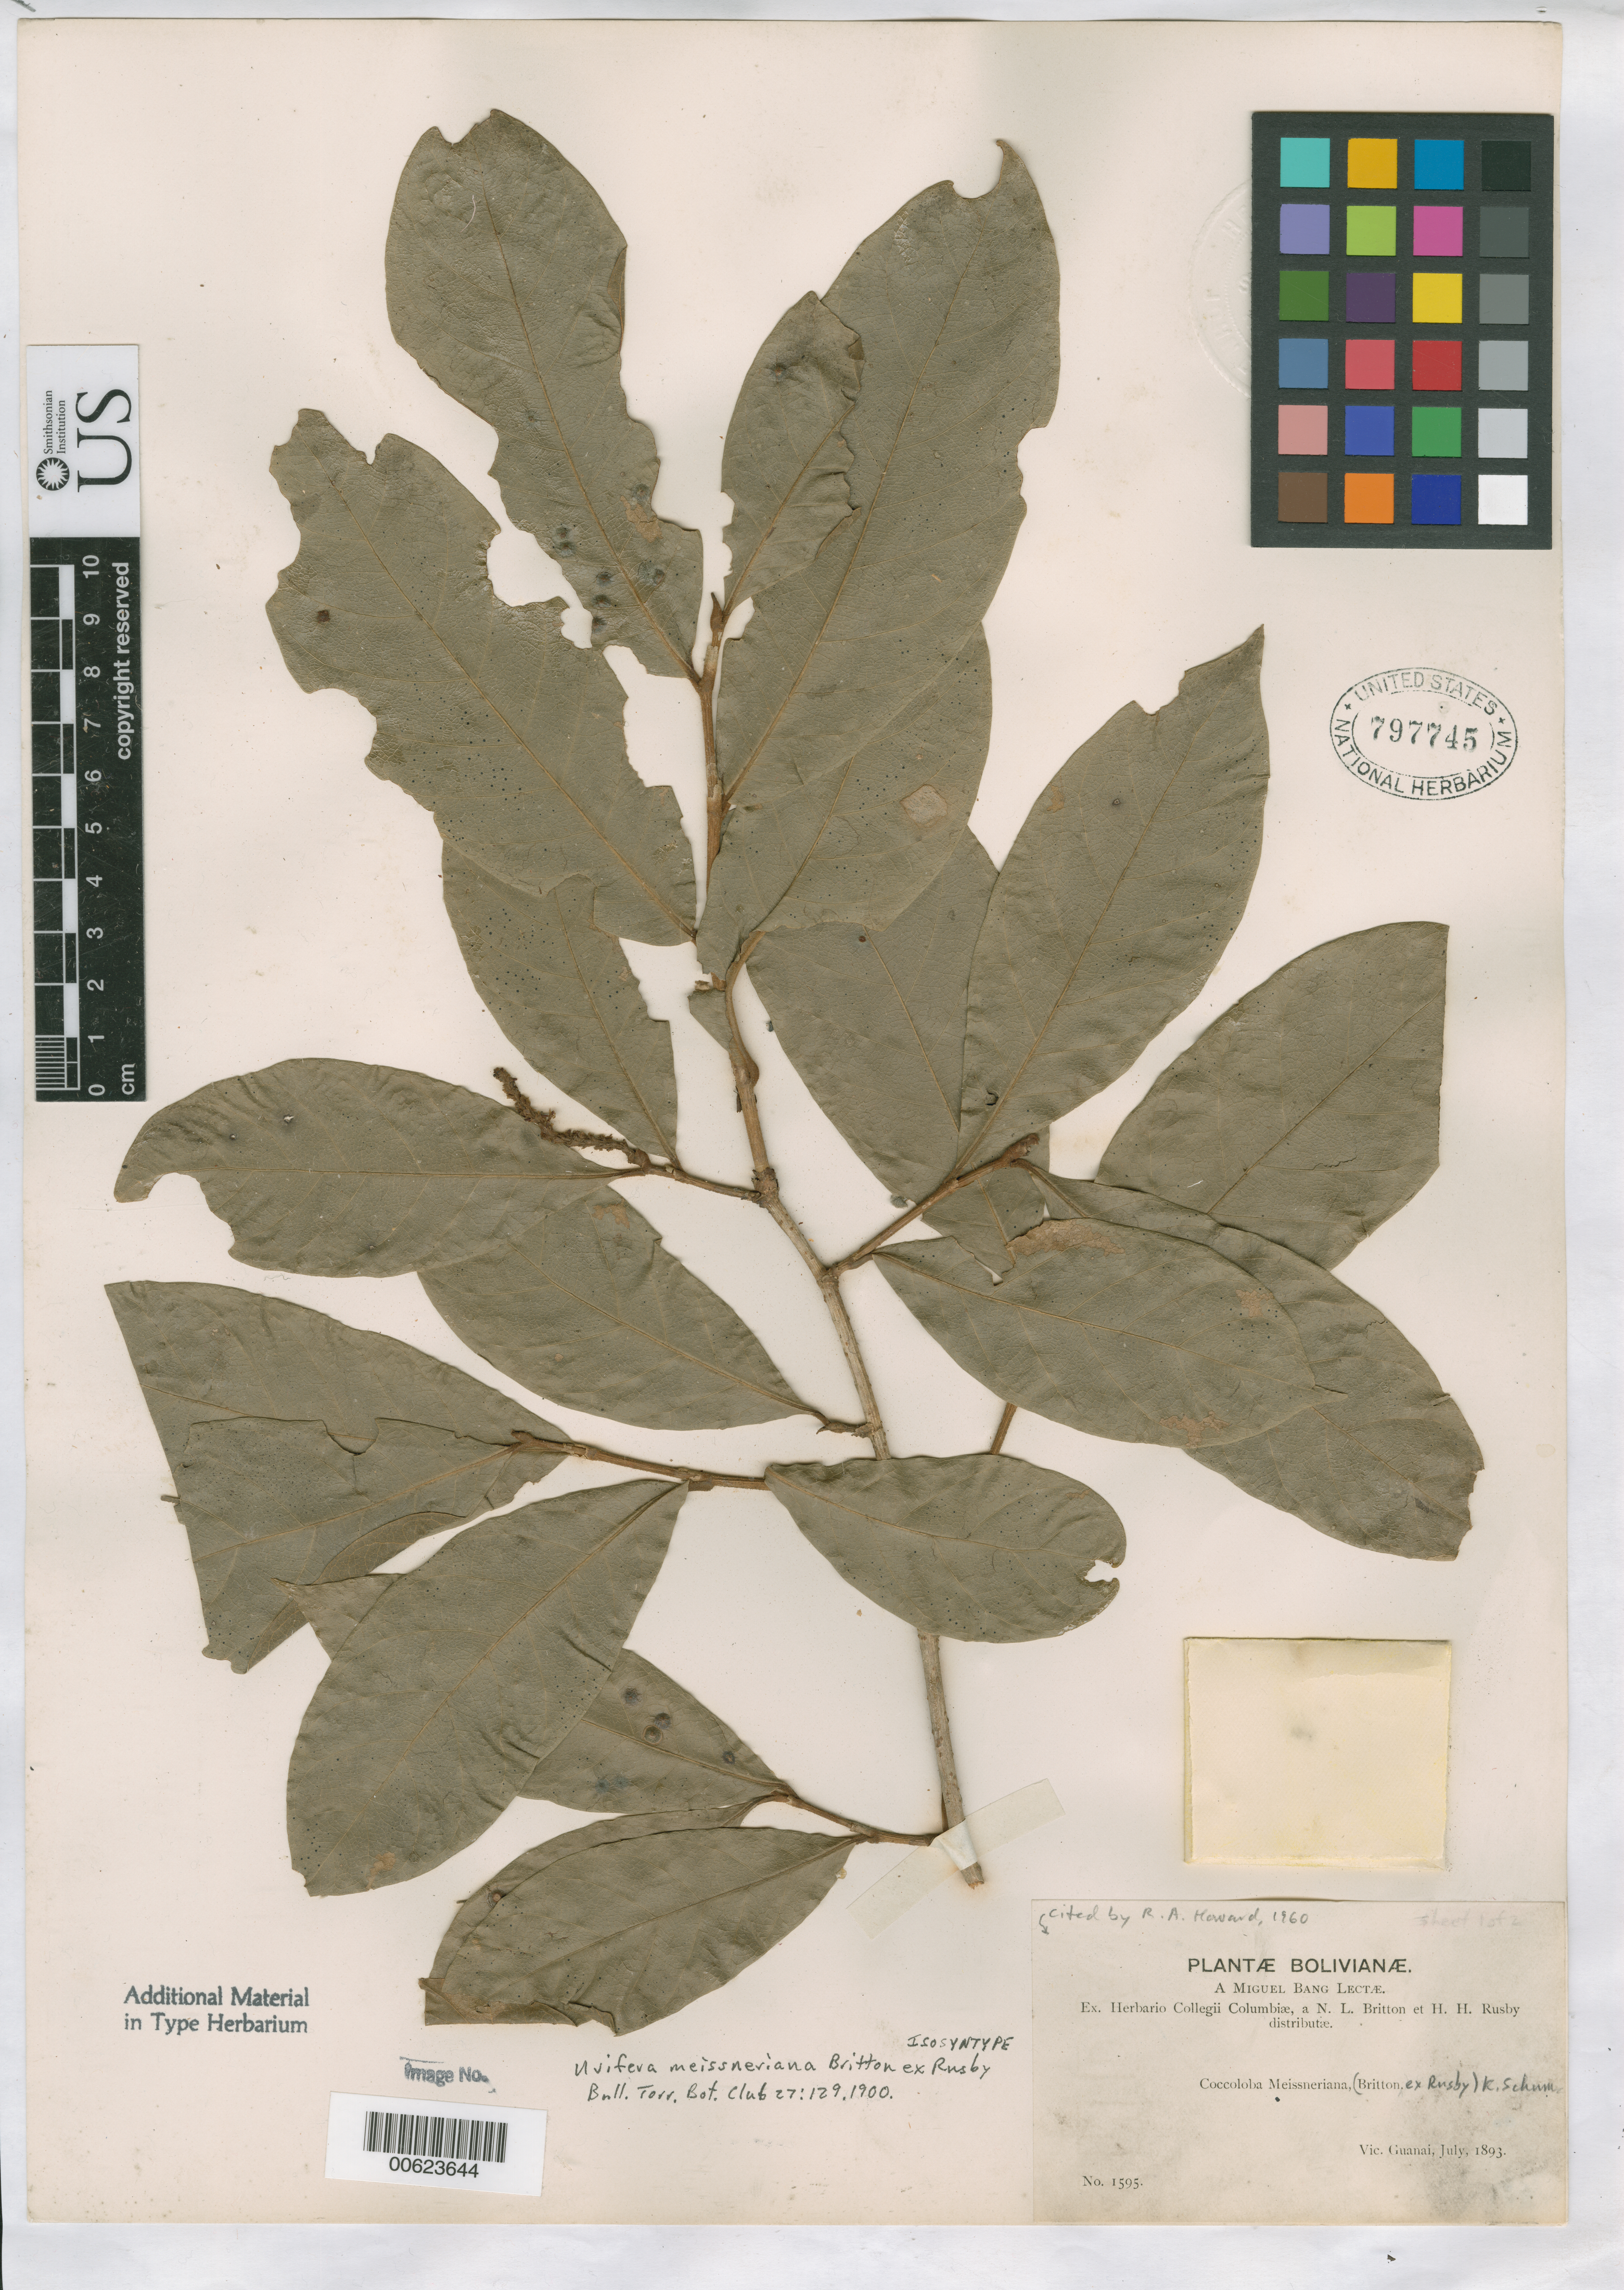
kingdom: Plantae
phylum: Tracheophyta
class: Magnoliopsida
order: Caryophyllales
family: Polygonaceae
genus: Uvifera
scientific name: Uvifera meissneriana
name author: Britton ex Rusby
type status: Isosyntype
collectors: M. Bang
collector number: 1595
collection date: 1893-07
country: Bolivia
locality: Vic. Guanai.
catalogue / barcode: US 797745